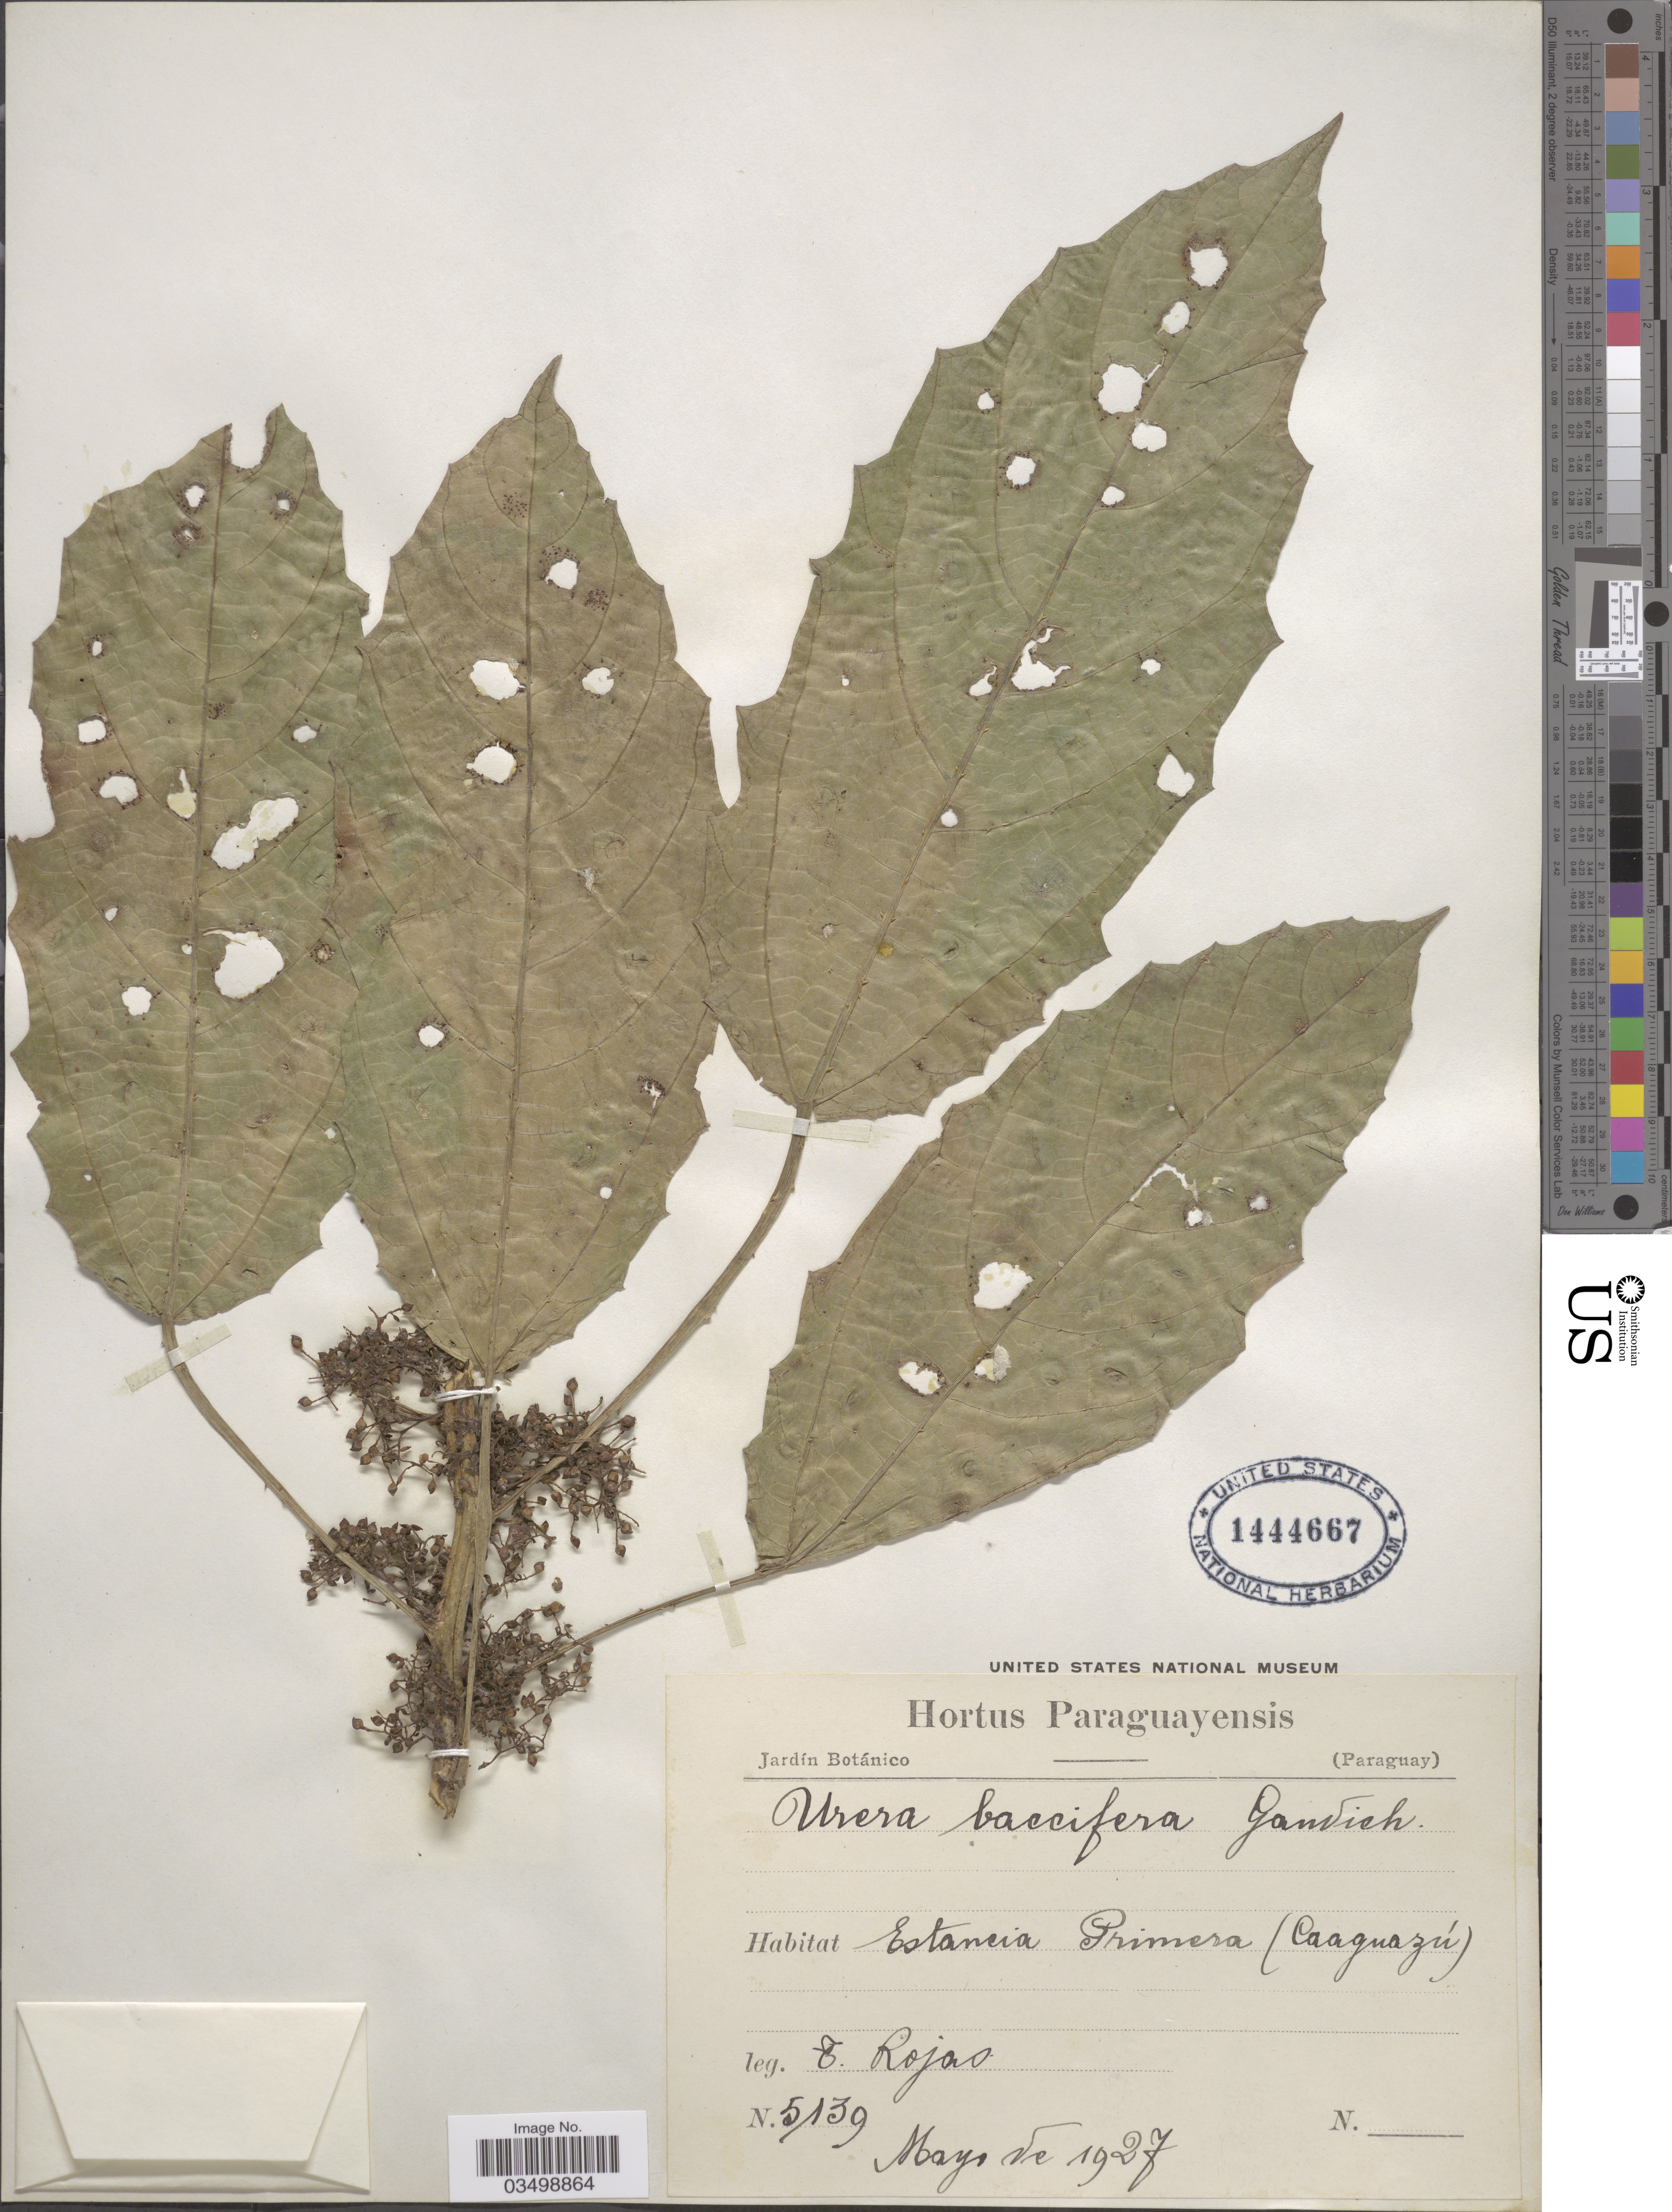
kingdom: Plantae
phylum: Tracheophyta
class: Magnoliopsida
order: Rosales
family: Urticaceae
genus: Urera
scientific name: Urera baccifera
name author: (L.) Gaudich. ex Wedd.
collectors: T. Rojas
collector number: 5139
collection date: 1927-05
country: Paraguay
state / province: Caaguazu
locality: Estancia Primera.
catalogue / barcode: US 1444667